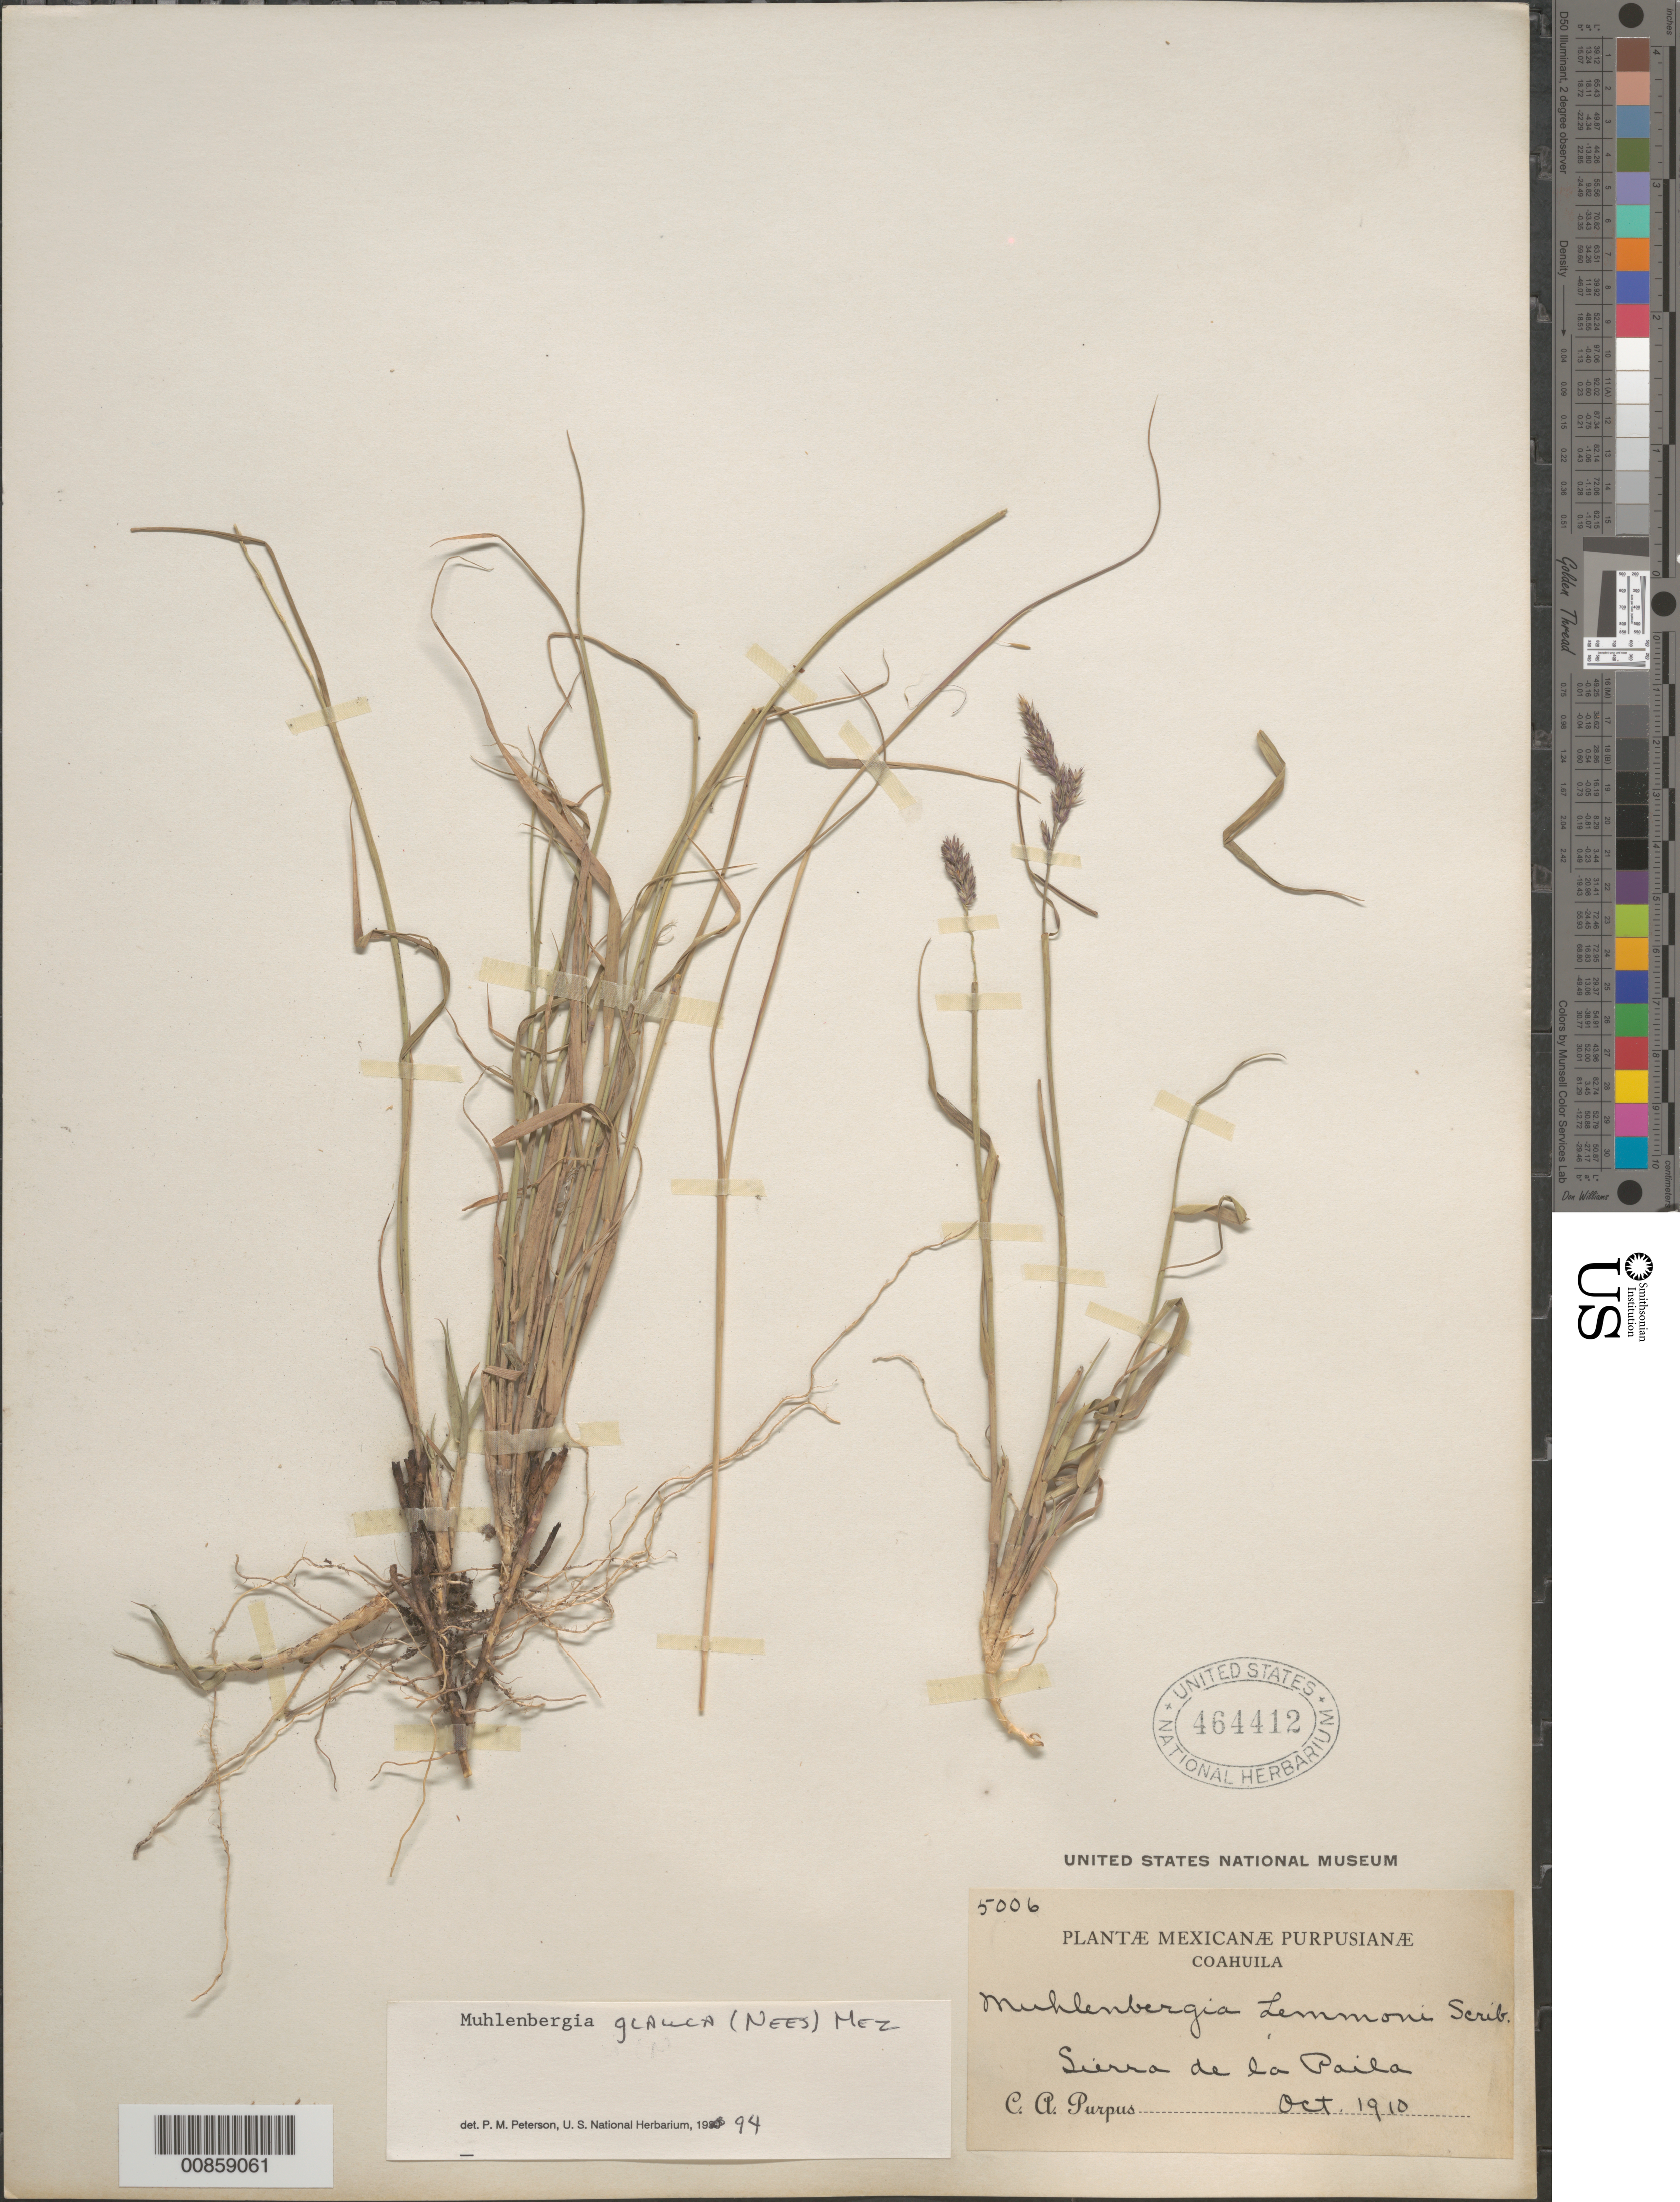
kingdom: Plantae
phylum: Tracheophyta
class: Liliopsida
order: Poales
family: Poaceae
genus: Muhlenbergia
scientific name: Muhlenbergia sp.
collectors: C. A. Purpus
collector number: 5006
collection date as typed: Oct 1910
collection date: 1910-10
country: Mexico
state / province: Coahuila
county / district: Ramos Arizpe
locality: Sierra de la Paila-Ramoz Arizpe, mpio. Ramos Arizpe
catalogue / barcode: US 464412